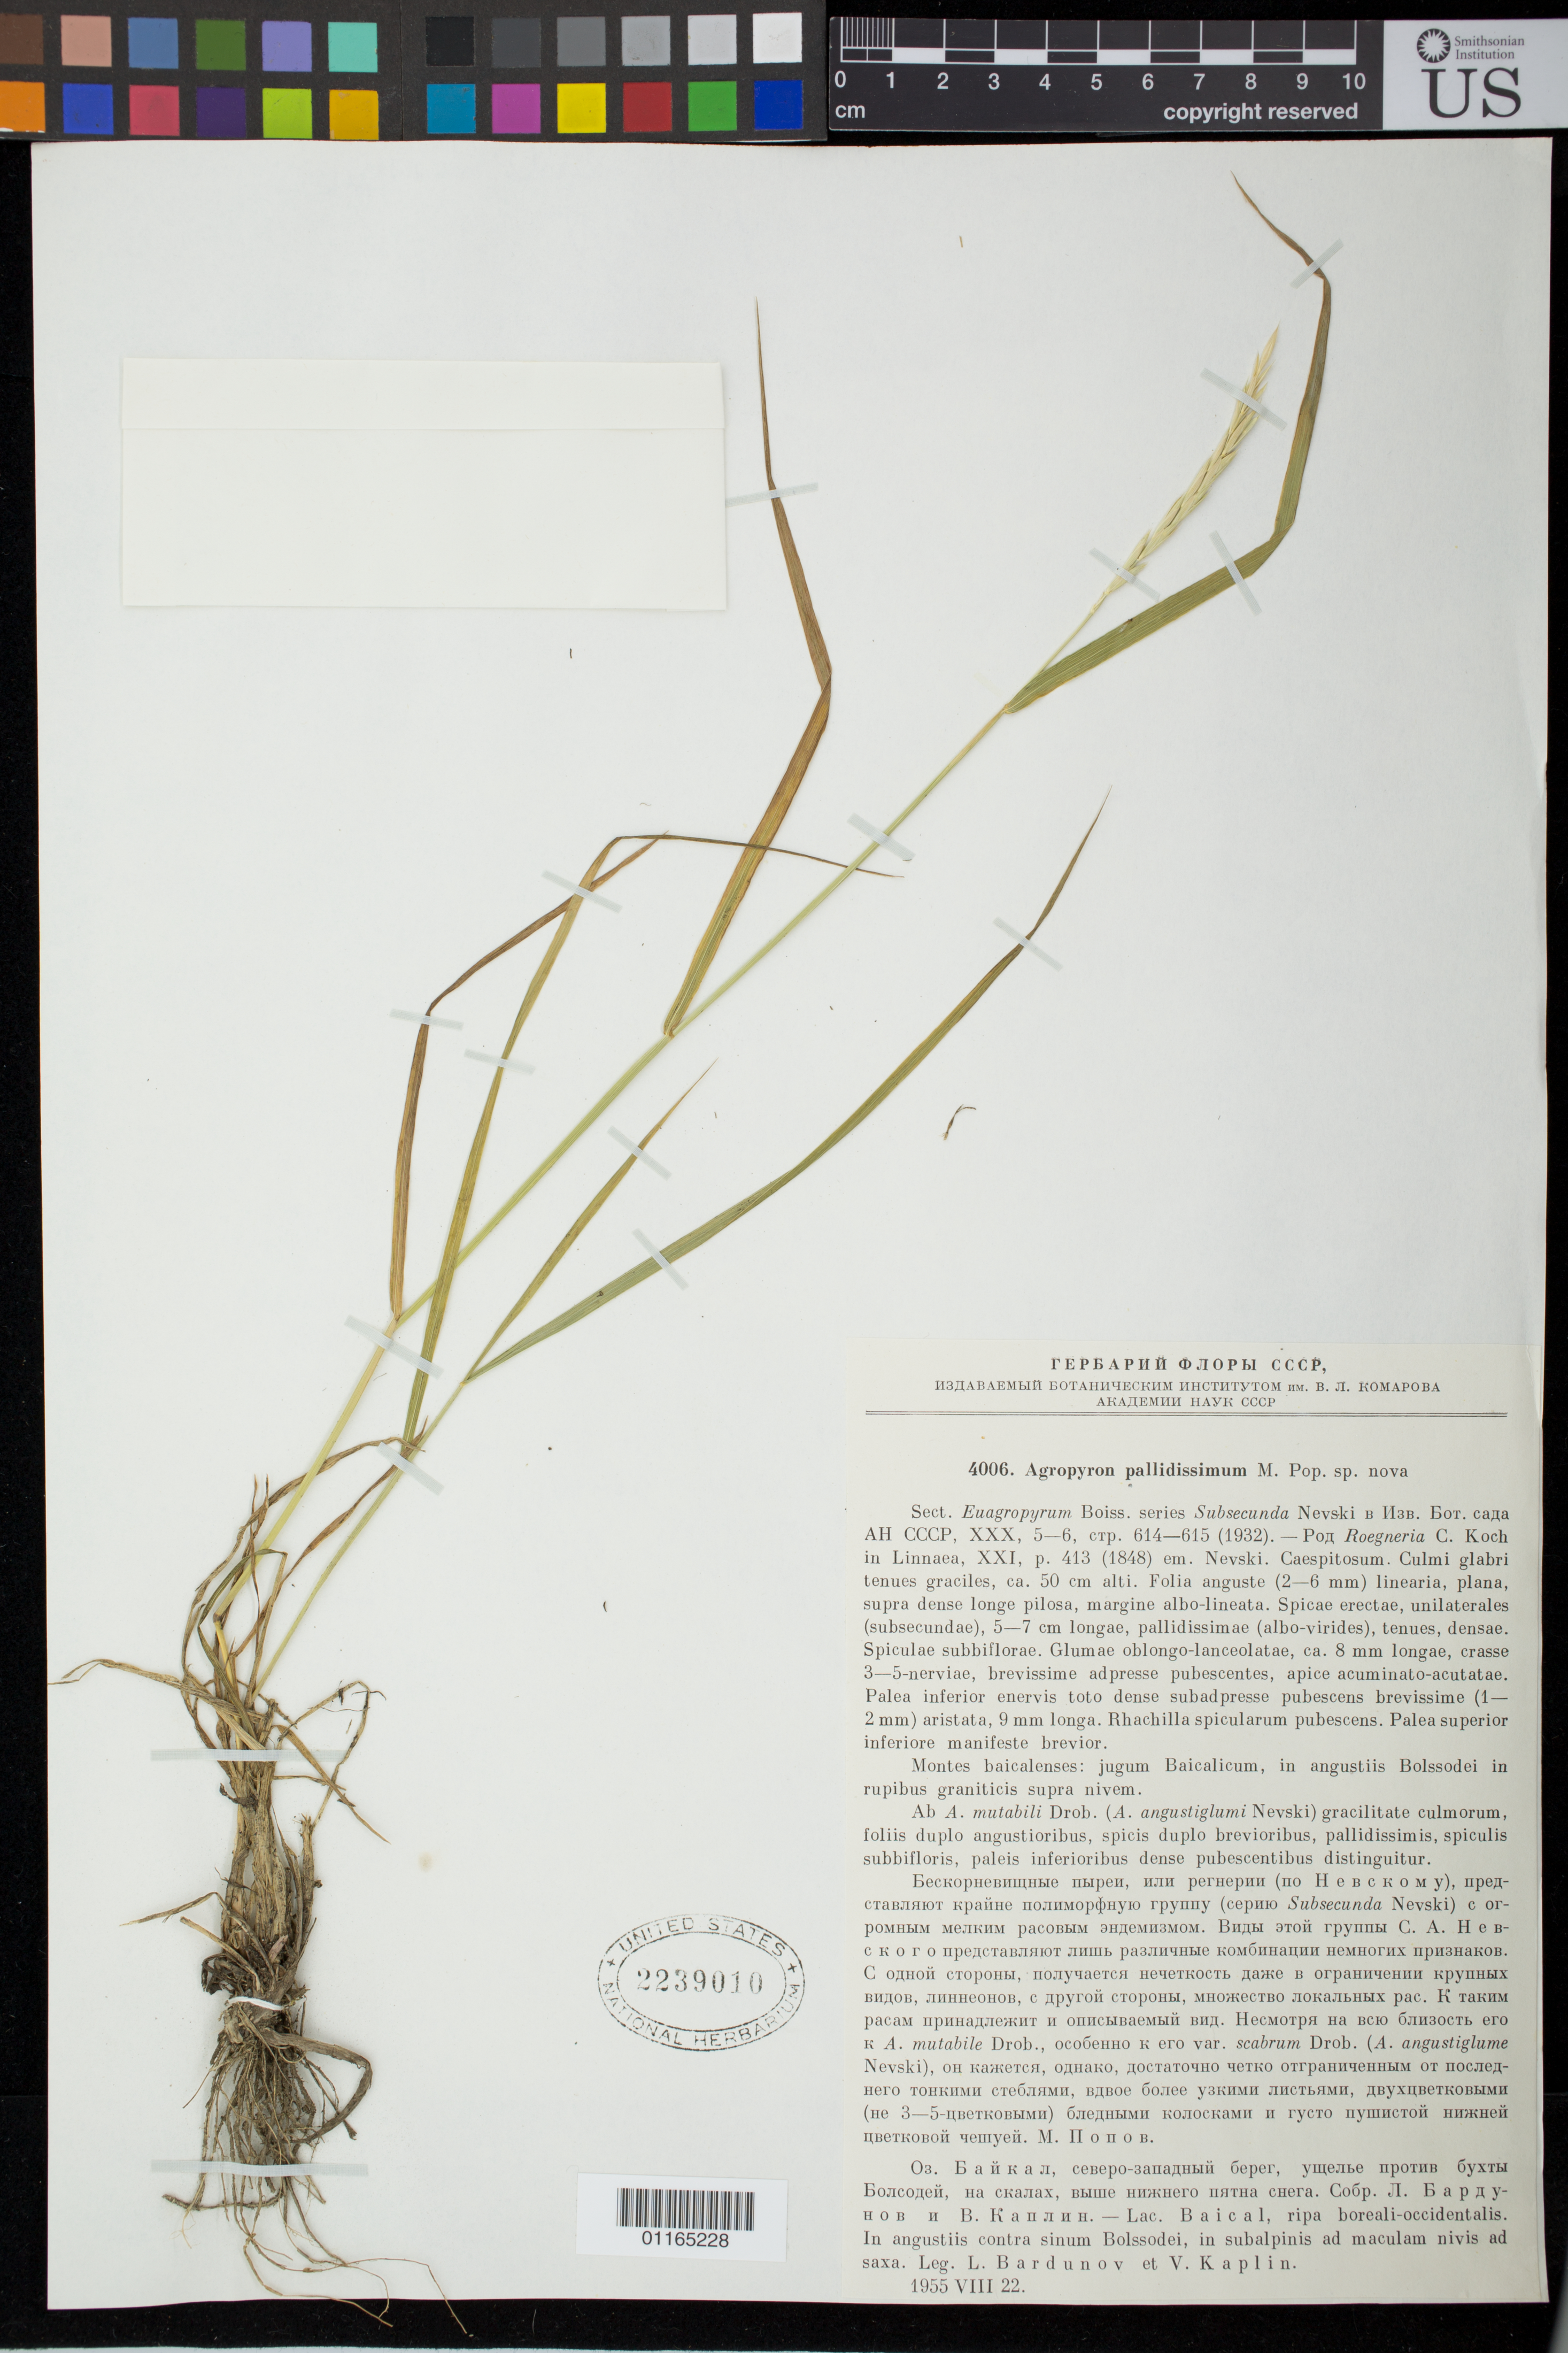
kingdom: Plantae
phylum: Tracheophyta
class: Liliopsida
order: Poales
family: Poaceae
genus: Agropyron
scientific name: Agropyron pallidissimum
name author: Popov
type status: Isotype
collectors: L. Bardunov & V. Kaplin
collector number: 4006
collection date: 1955-08-22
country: Russian Federation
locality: Lac. Baical [Baikal], ripa boreali-occidentalis. In angustiis contra sinum Bolssodei, in subalpinis ad maculam nivis ad saxa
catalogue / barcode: US 2239010